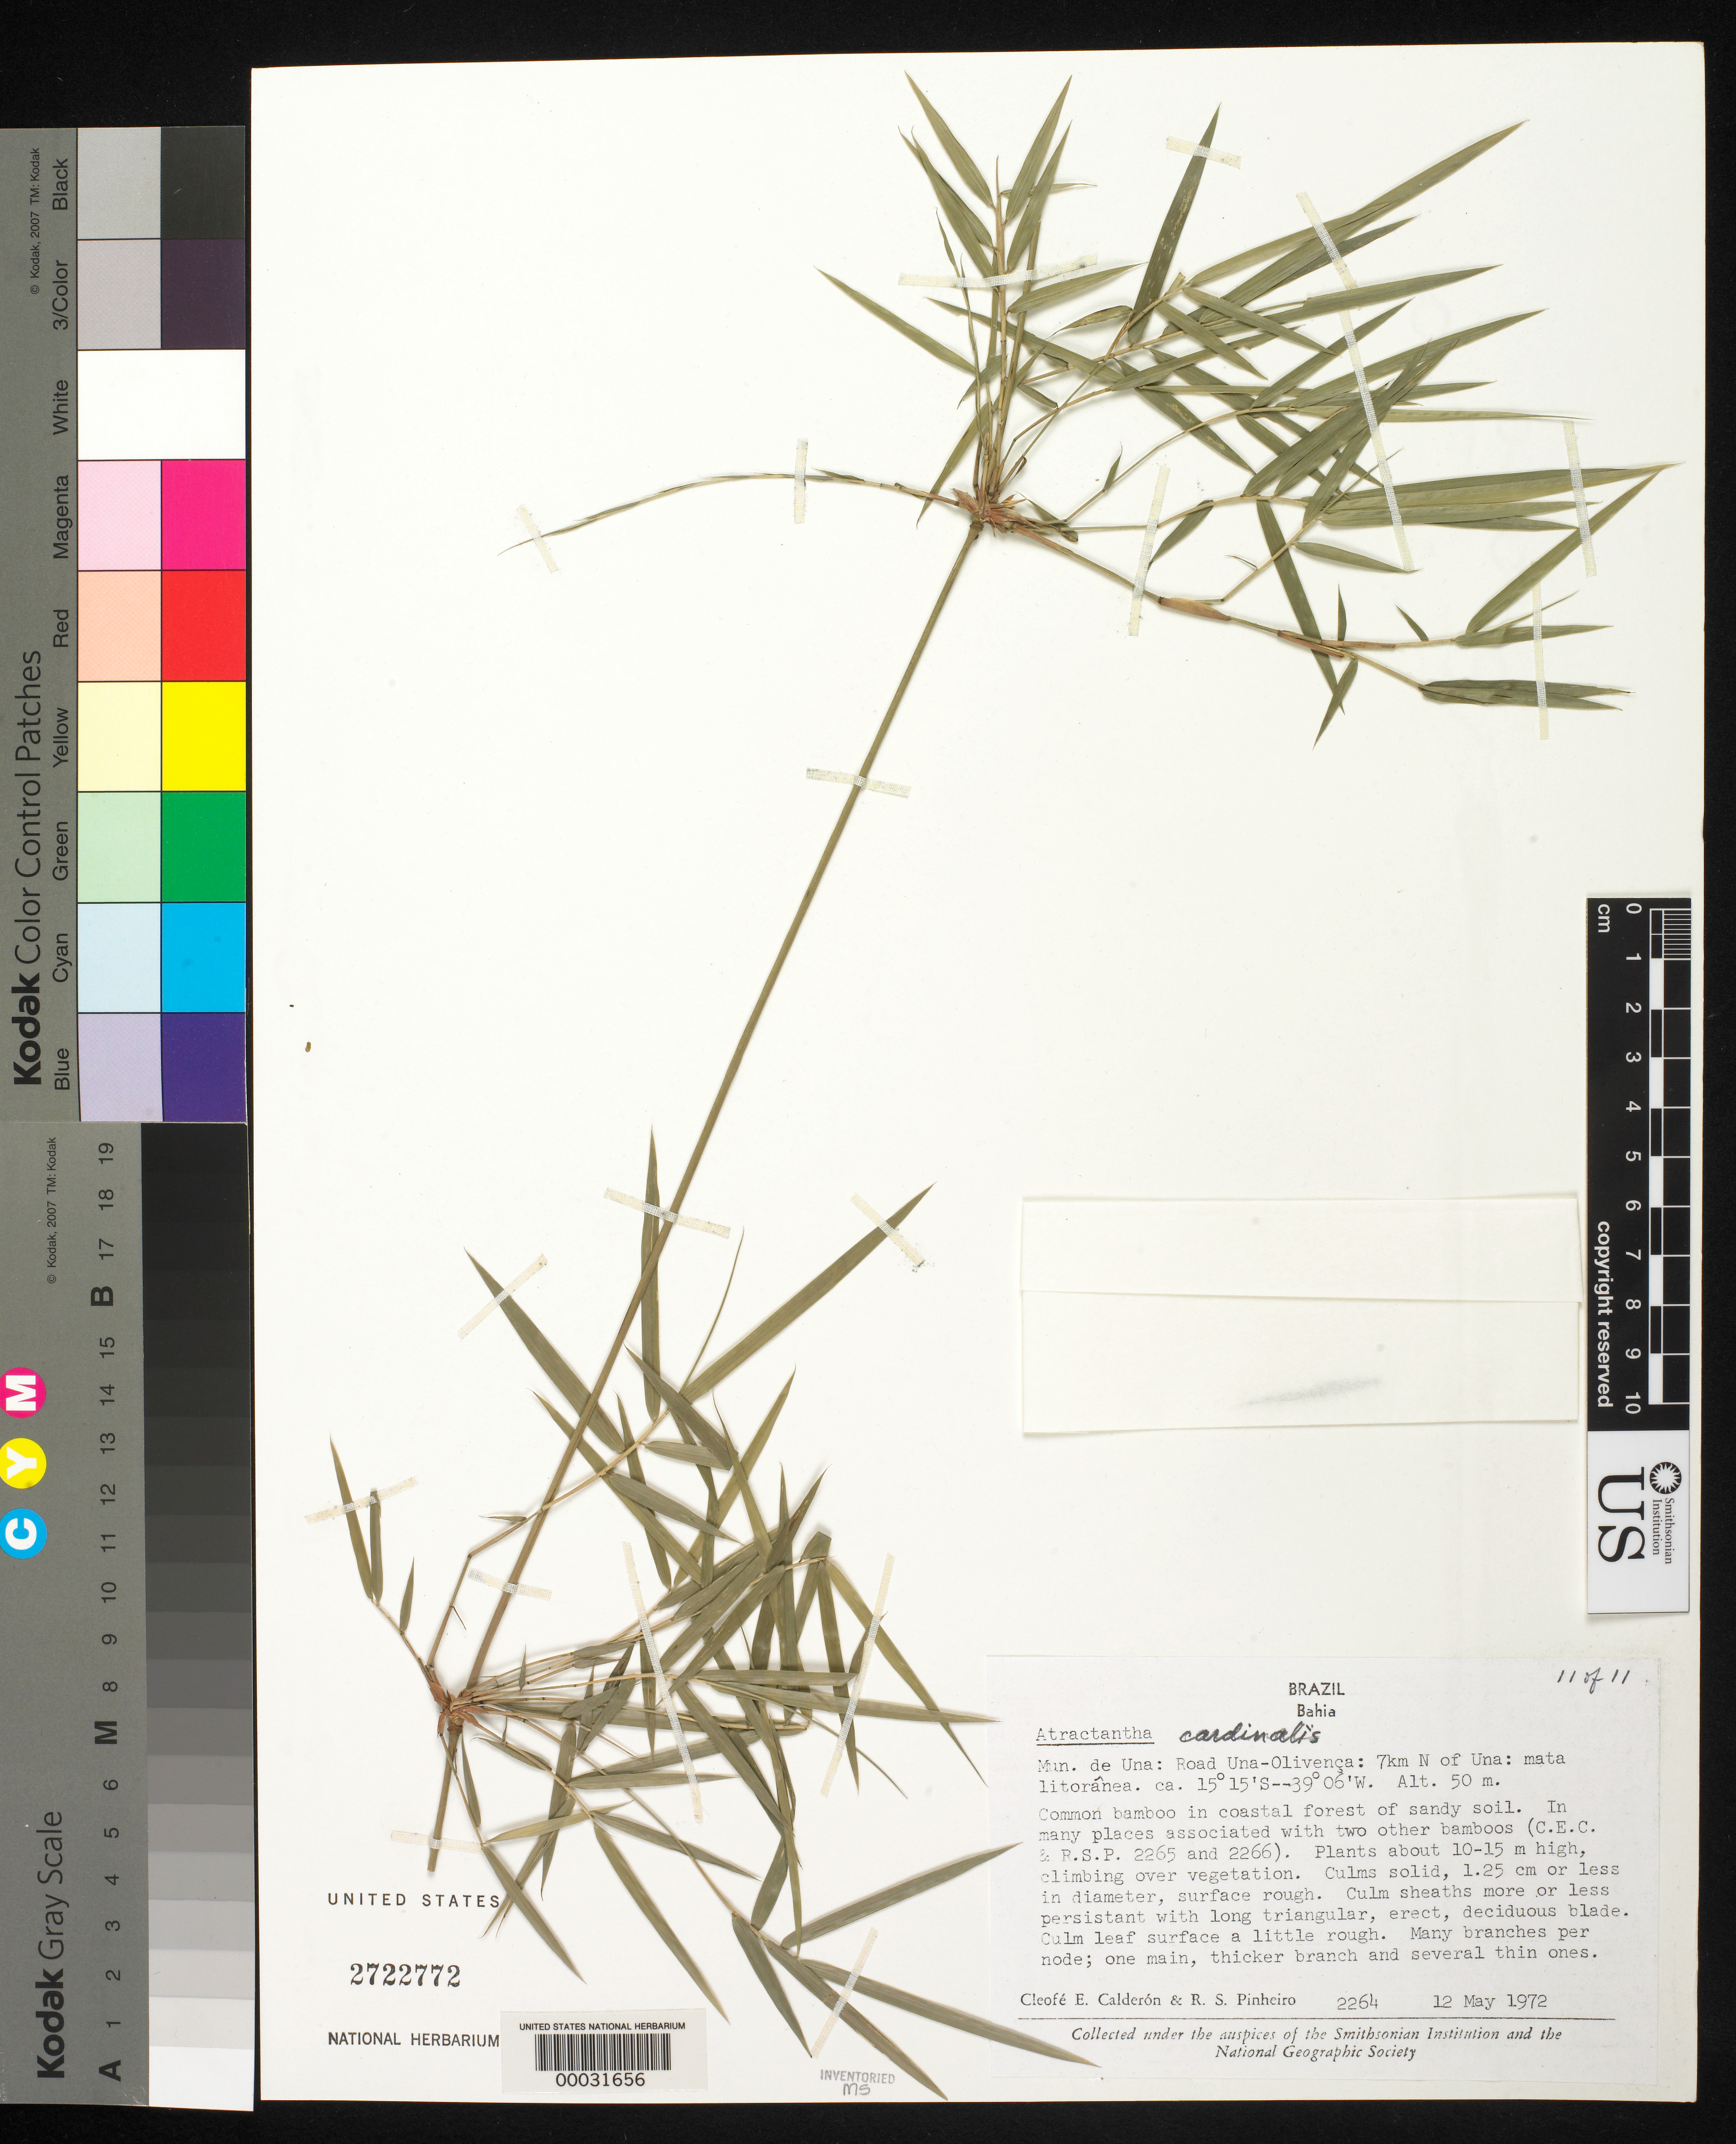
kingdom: Plantae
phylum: Tracheophyta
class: Liliopsida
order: Poales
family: Poaceae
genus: Atractantha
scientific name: Atractantha cardinalis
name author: Judz.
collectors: C. E. Calderón & R. S. Pinheiro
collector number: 2264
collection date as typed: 12 May 1972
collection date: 1972-05-12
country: Brazil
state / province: Bahia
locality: Una, olivenca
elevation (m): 50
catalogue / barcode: US 2722772